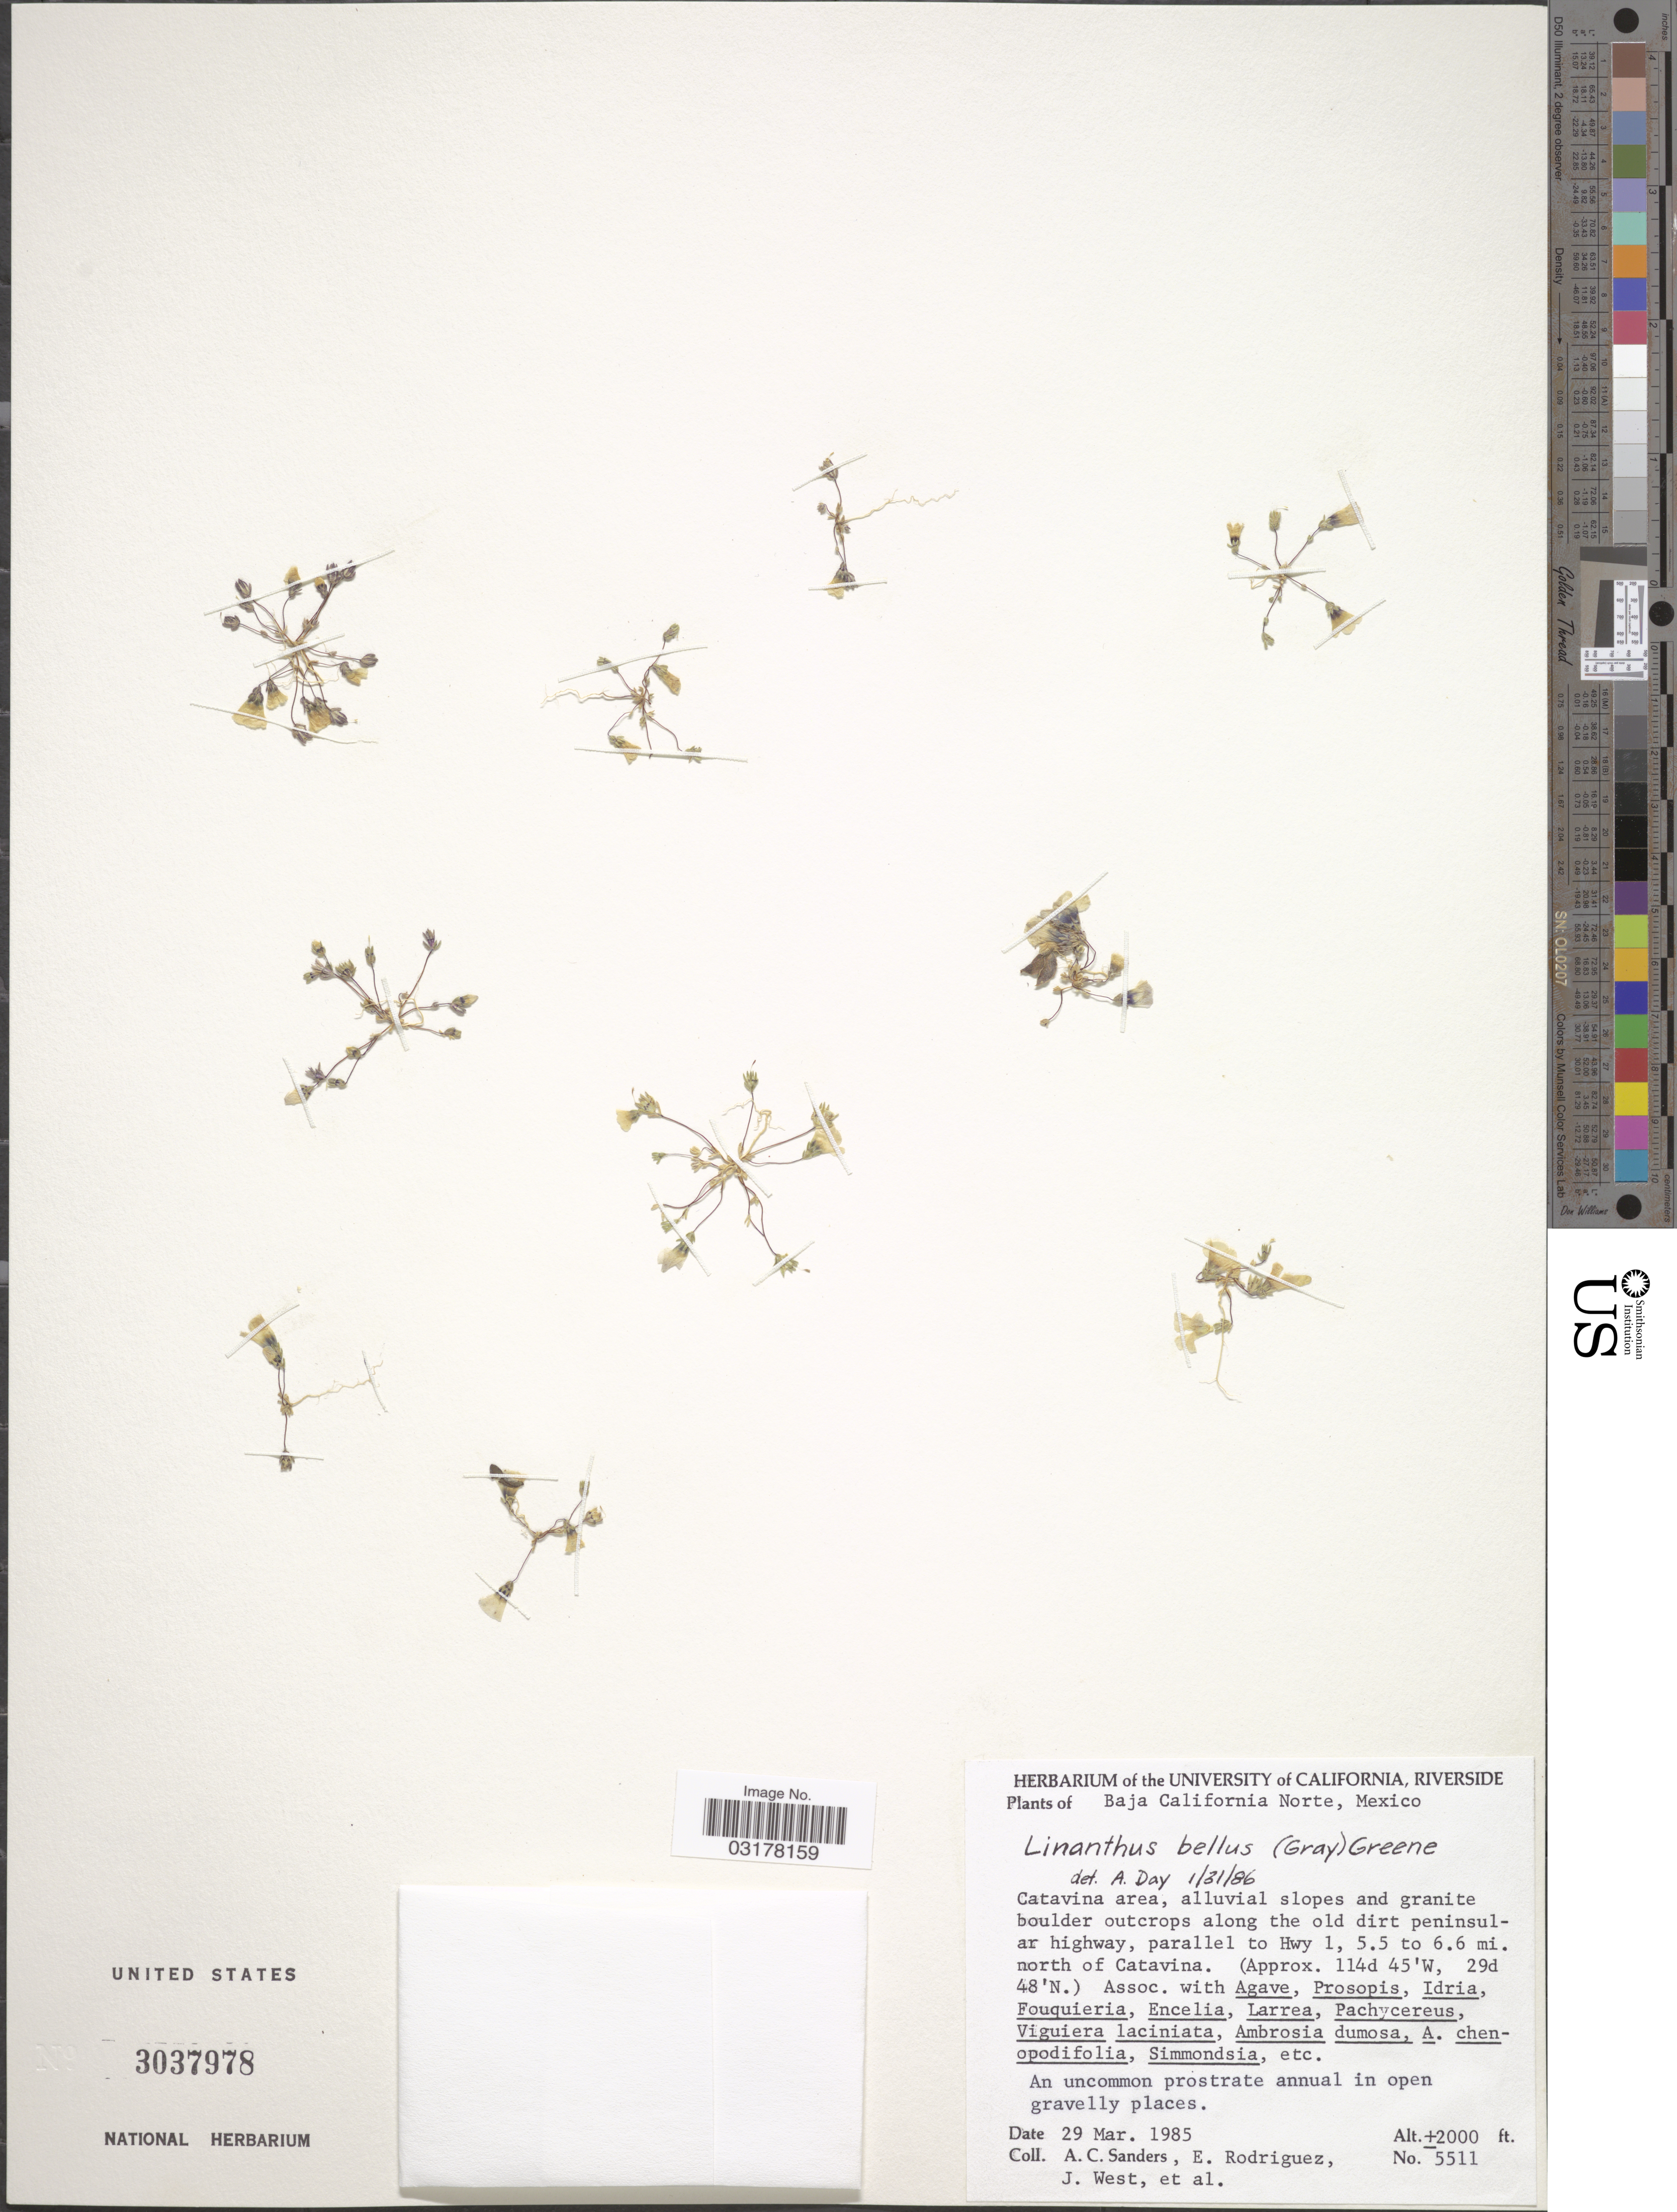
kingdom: Plantae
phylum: Tracheophyta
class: Magnoliopsida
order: Ericales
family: Polemoniaceae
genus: Linanthus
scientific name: Linanthus bellus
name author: (A. Gray) S.W. Greene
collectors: A. Sanders, E. Rodriguez, J. West & et al.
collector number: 5511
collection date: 1985-03-29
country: Mexico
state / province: Baja California Norte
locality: Catavina area, alluvial slopes and granite boulder outcrops along the old dirt peninsular highway, parallel to Hwy 1, 5.5 to 6.6 mi. north of Catavina.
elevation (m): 610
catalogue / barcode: US 3037978